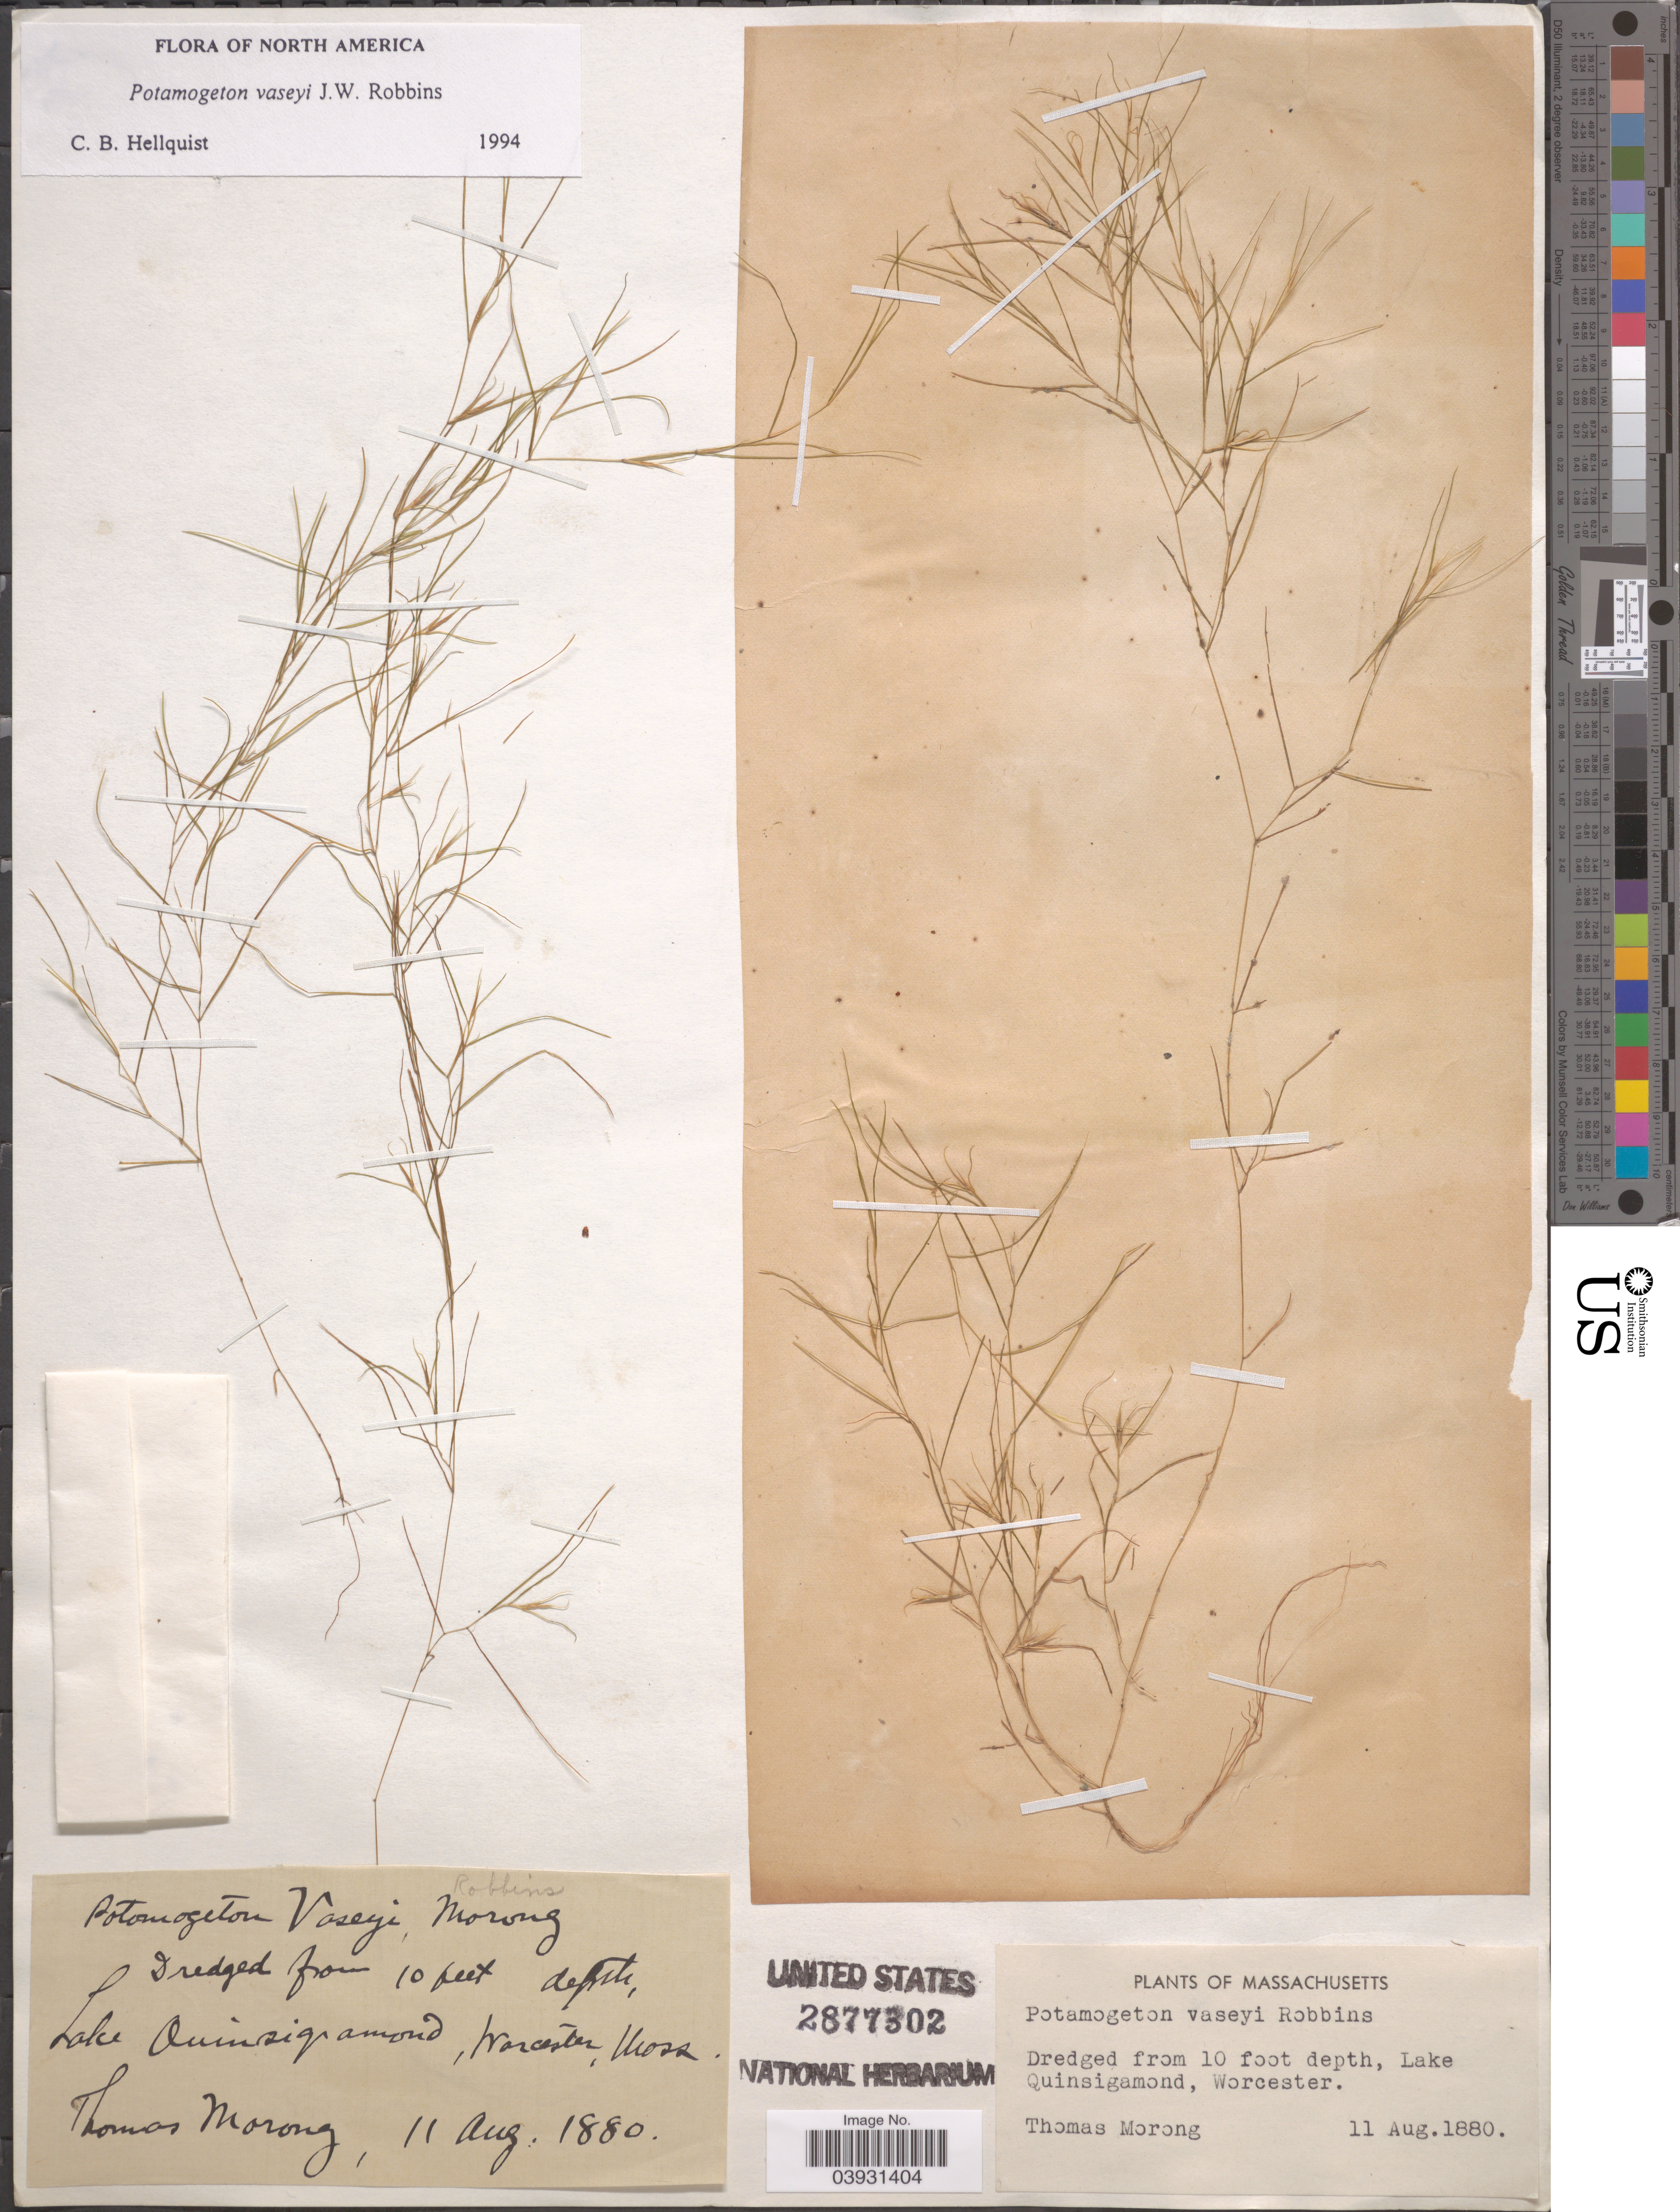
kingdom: Plantae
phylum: Tracheophyta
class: Liliopsida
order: Alismatales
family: Potamogetonaceae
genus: Potamogeton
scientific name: Potamogeton vaseyi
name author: J.W. Robbins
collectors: ex herb. T. Morong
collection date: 1880-08-11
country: United States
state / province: Massachusetts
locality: Lake Quinsigamond, Worcester.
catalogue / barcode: US 2877302